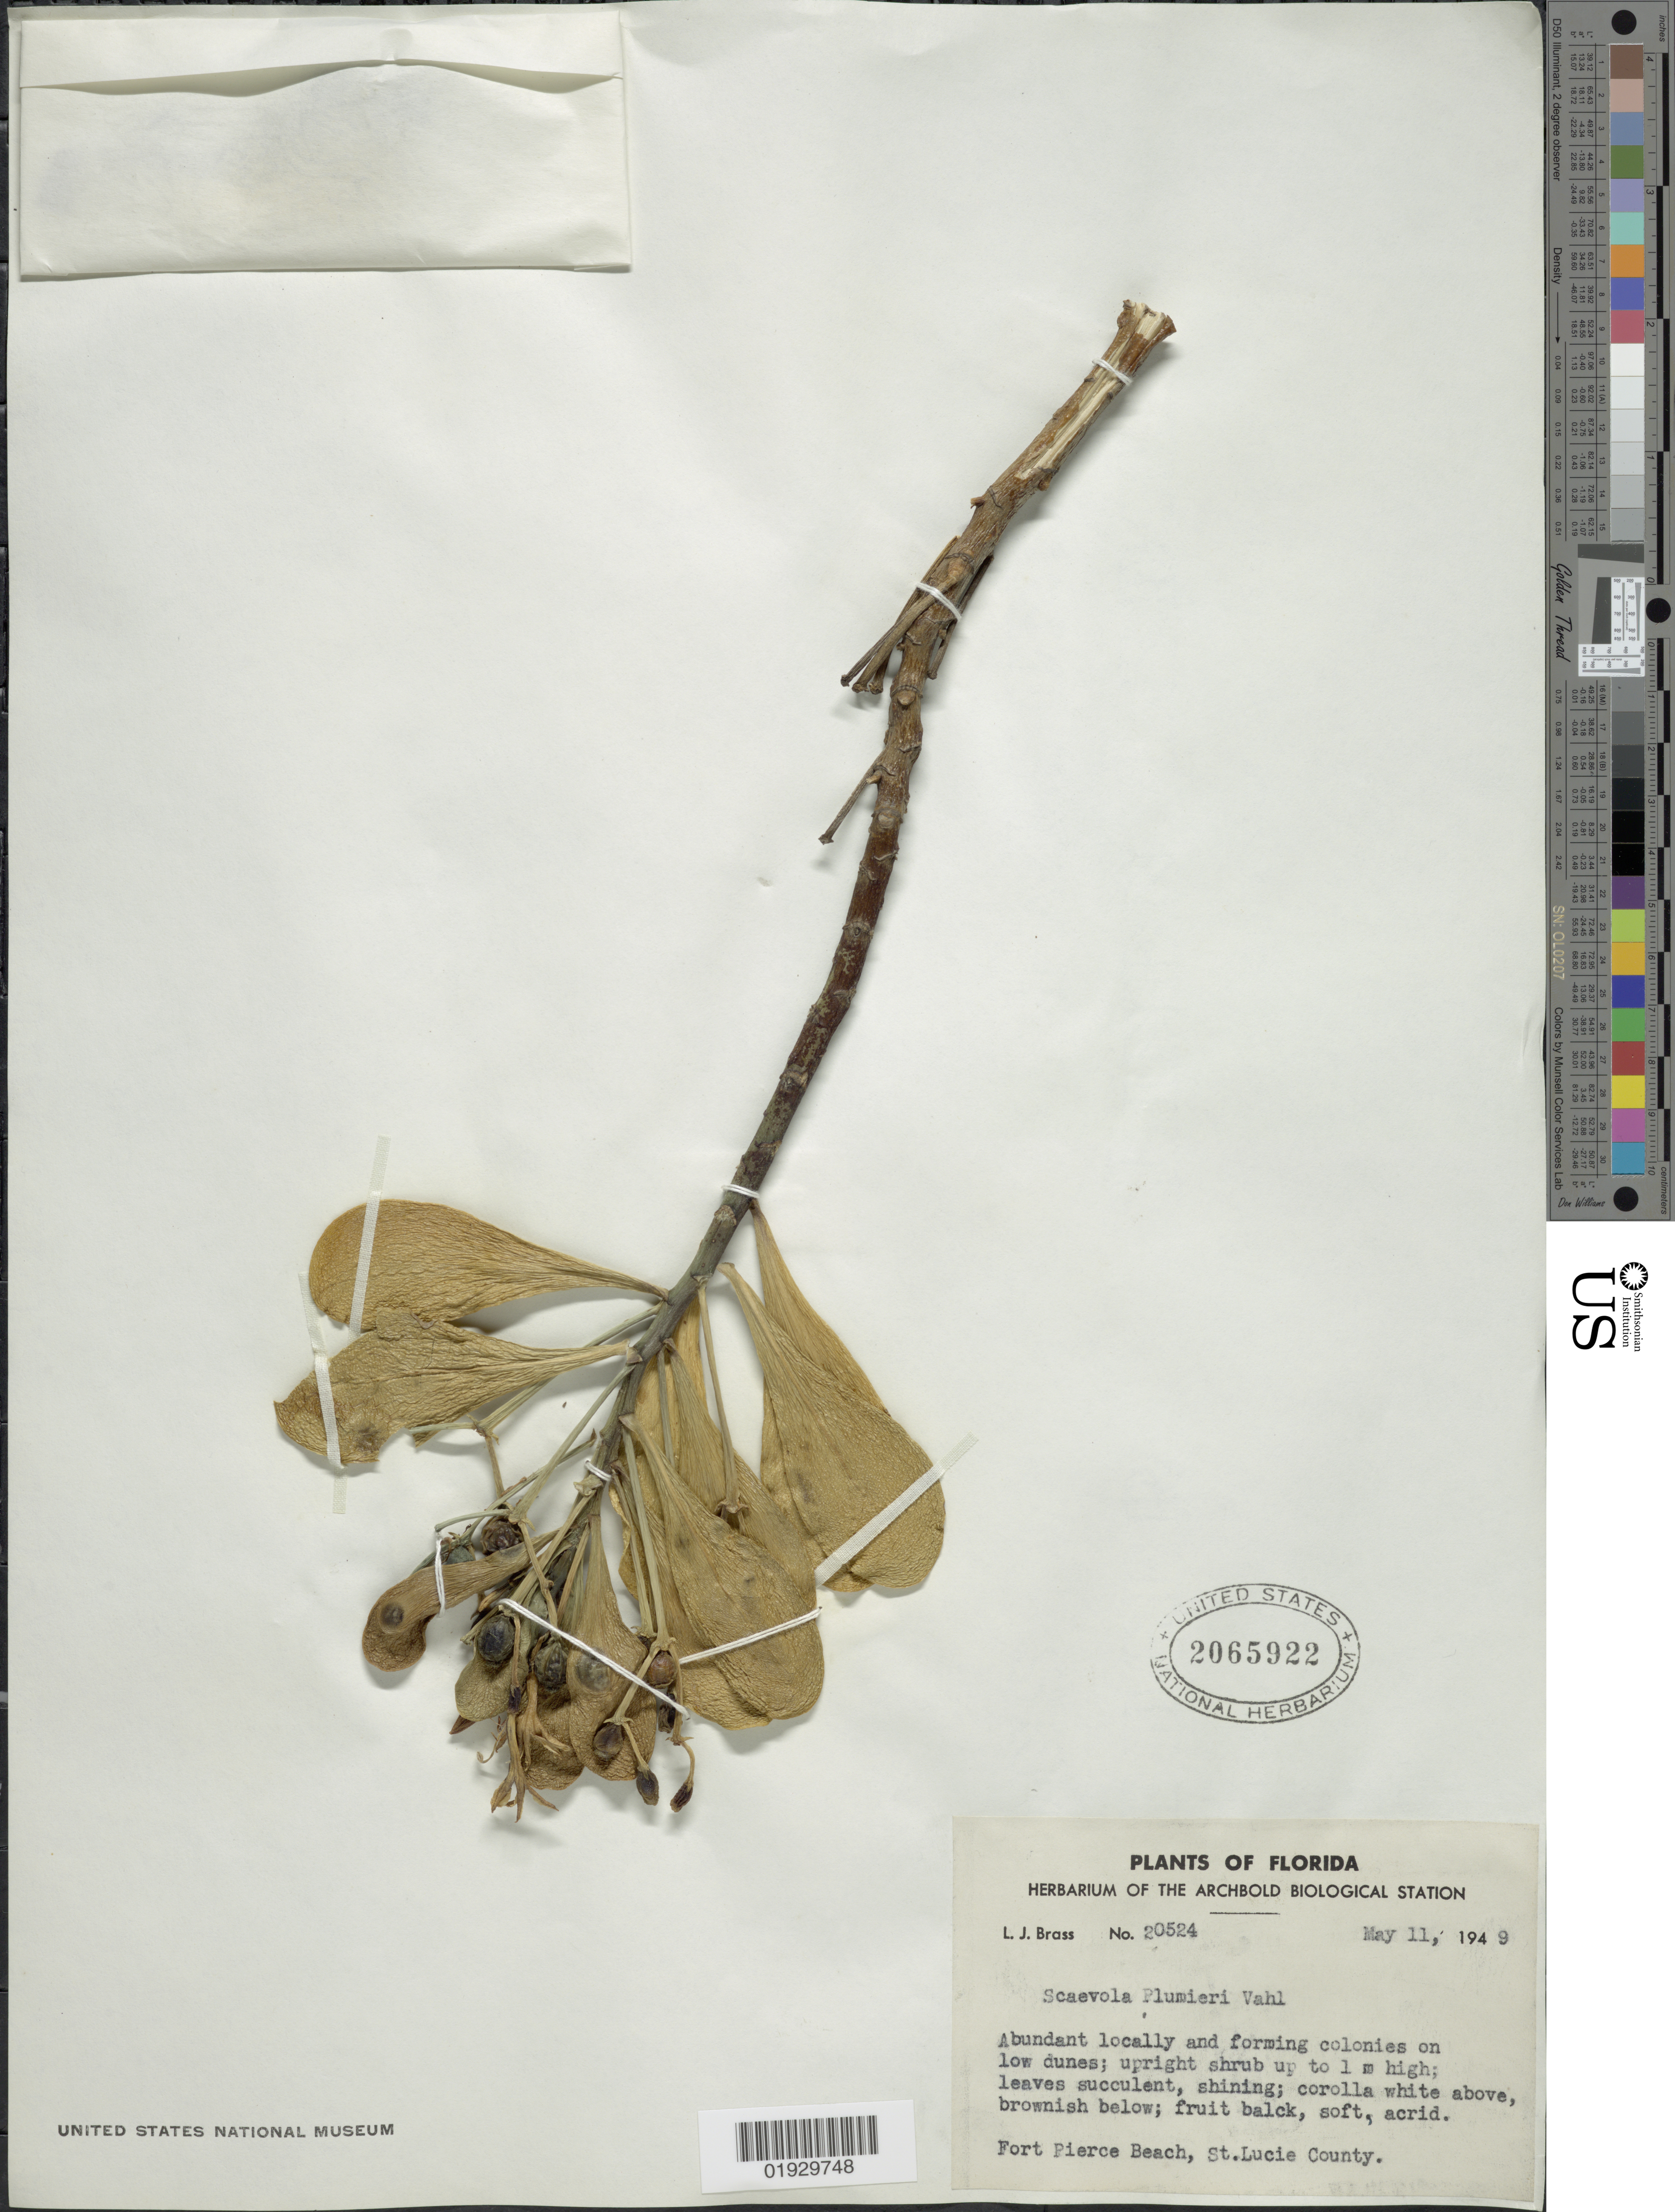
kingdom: Plantae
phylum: Tracheophyta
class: Magnoliopsida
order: Asterales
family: Goodeniaceae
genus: Scaevola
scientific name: Scaevola plumieri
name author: (L.) Vahl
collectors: L. J. Brass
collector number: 20524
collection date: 1949-05-11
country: United States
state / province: Florida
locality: Fort Pierce Beach, St. Lucie County.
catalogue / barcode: US 2065922